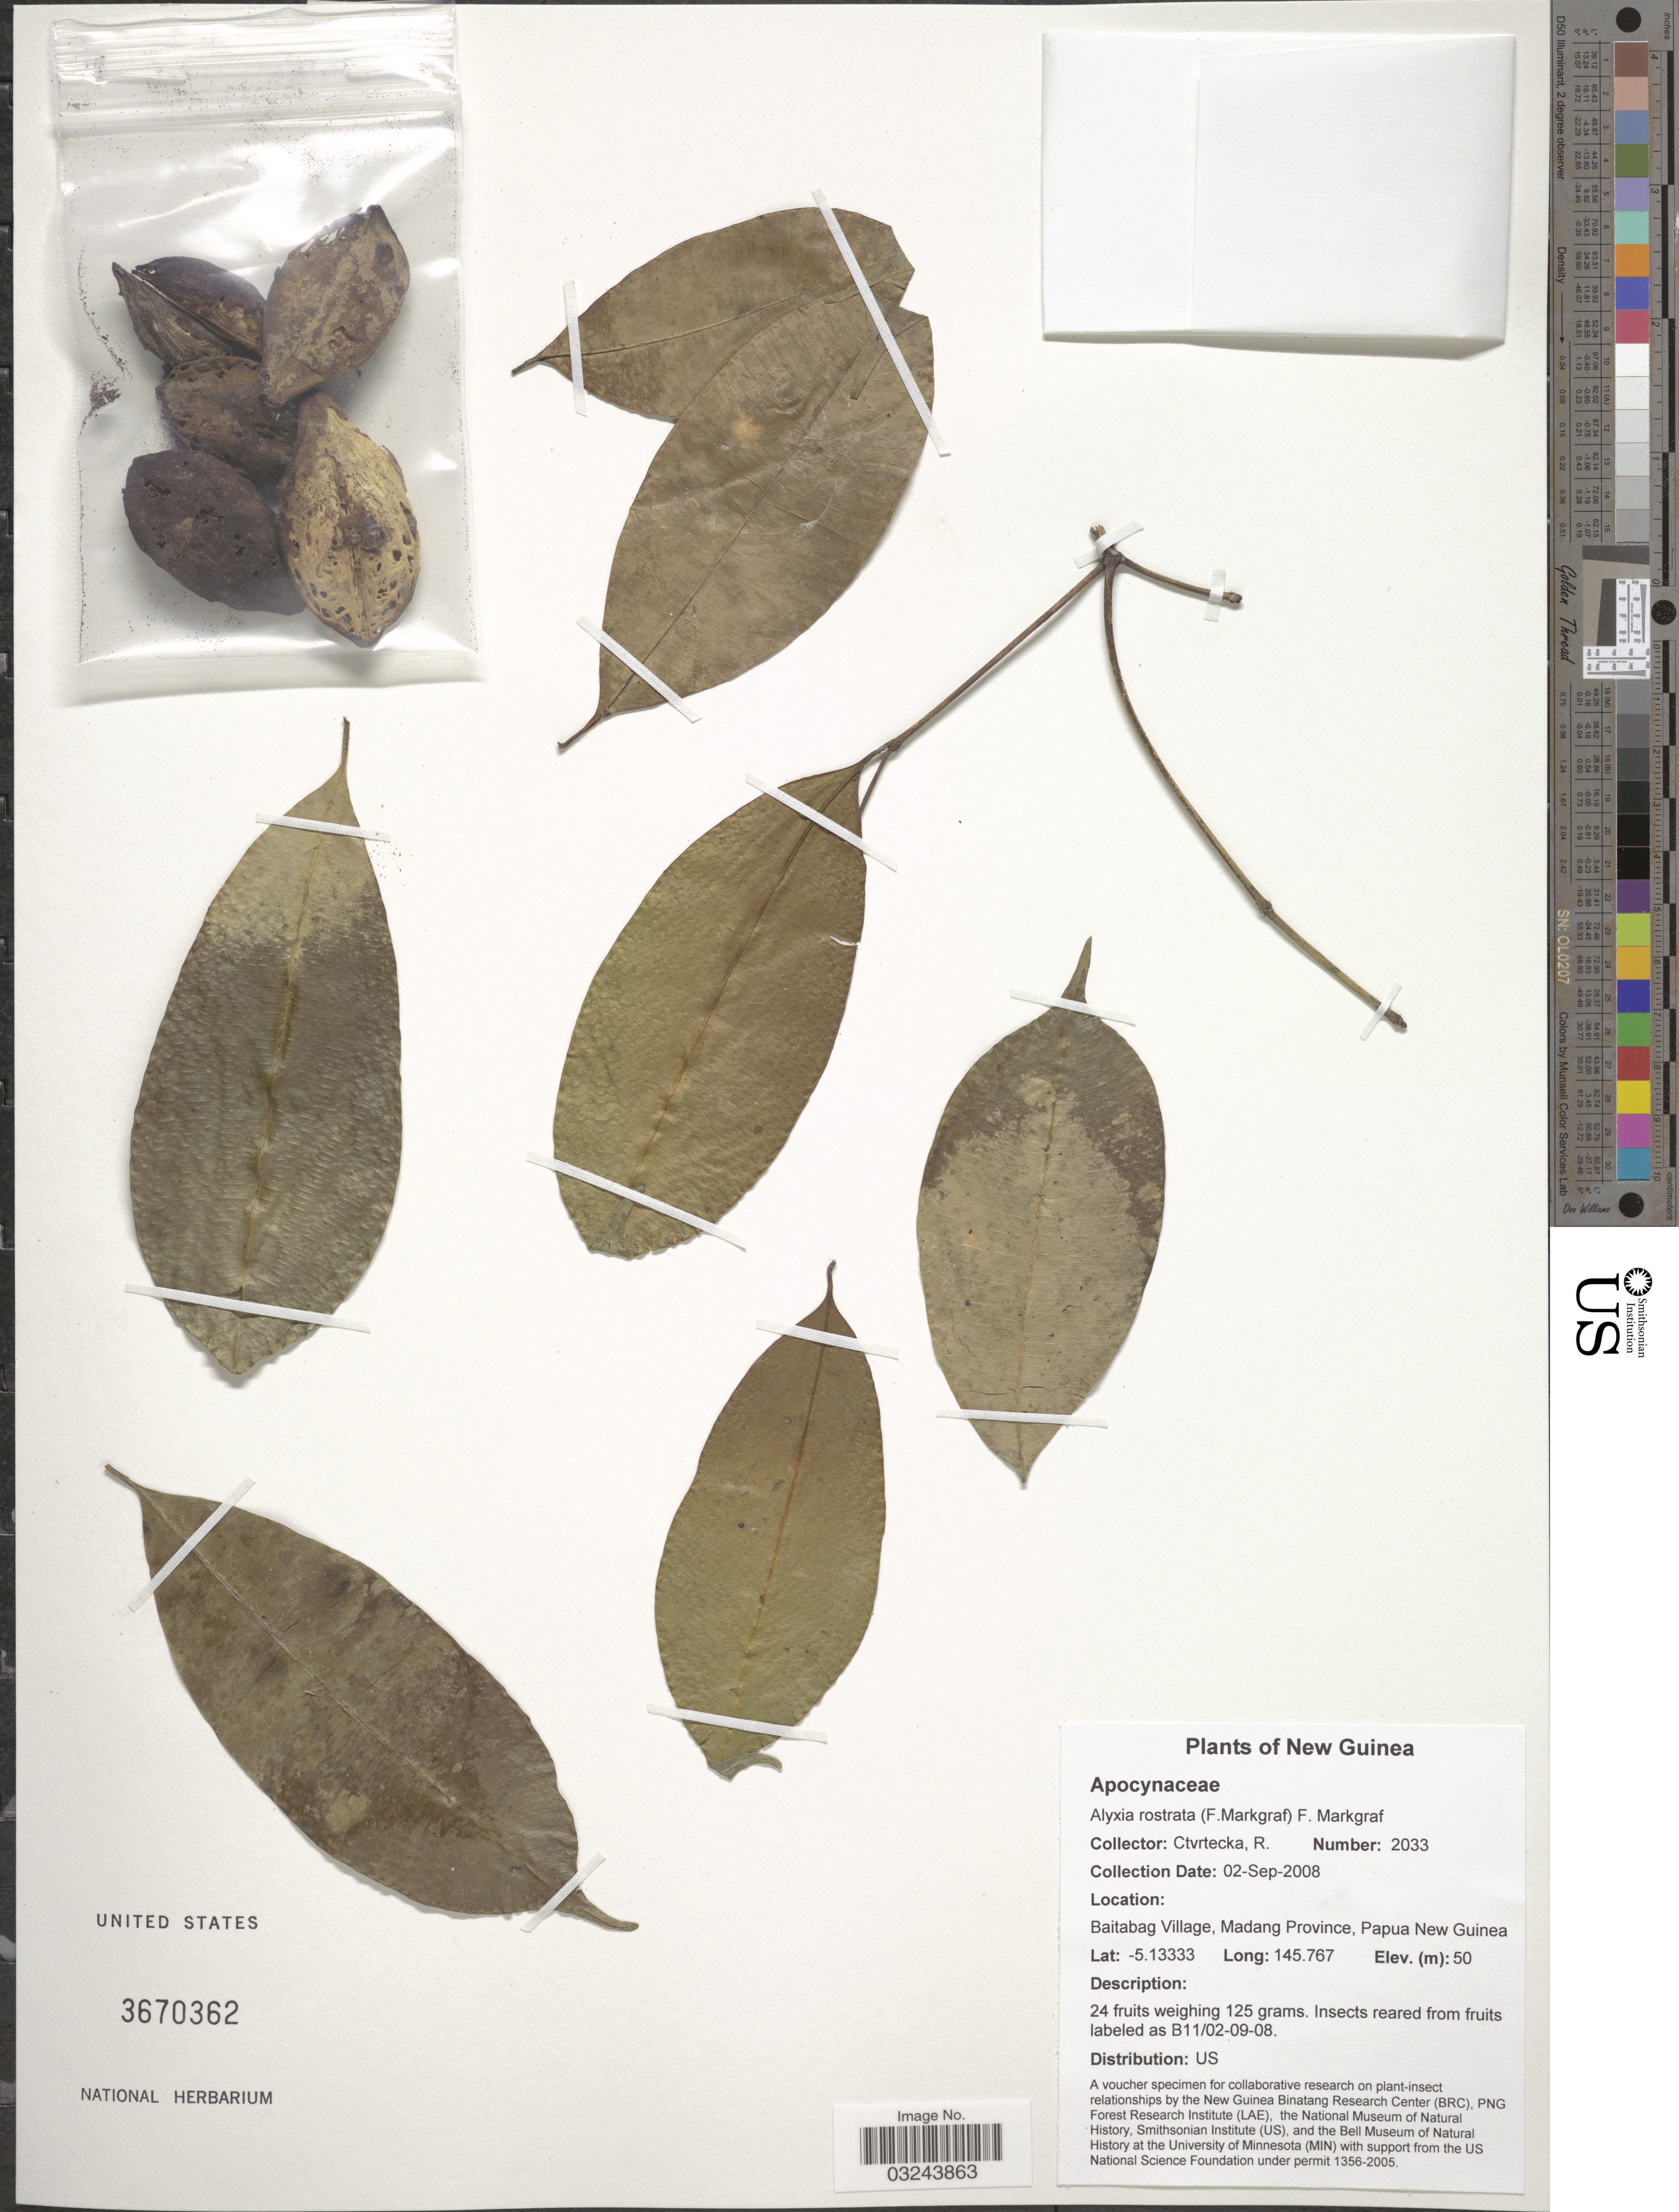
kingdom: Plantae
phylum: Tracheophyta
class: Magnoliopsida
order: Gentianales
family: Apocynaceae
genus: Alyxia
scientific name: Alyxia rostrata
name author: (Markgr.) Markgr.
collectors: R. Ctvrtecka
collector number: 2033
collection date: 2008-09-02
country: Papua New Guinea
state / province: Madang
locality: New Guinea. Baitabag Village.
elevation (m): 50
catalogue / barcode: US 3670362